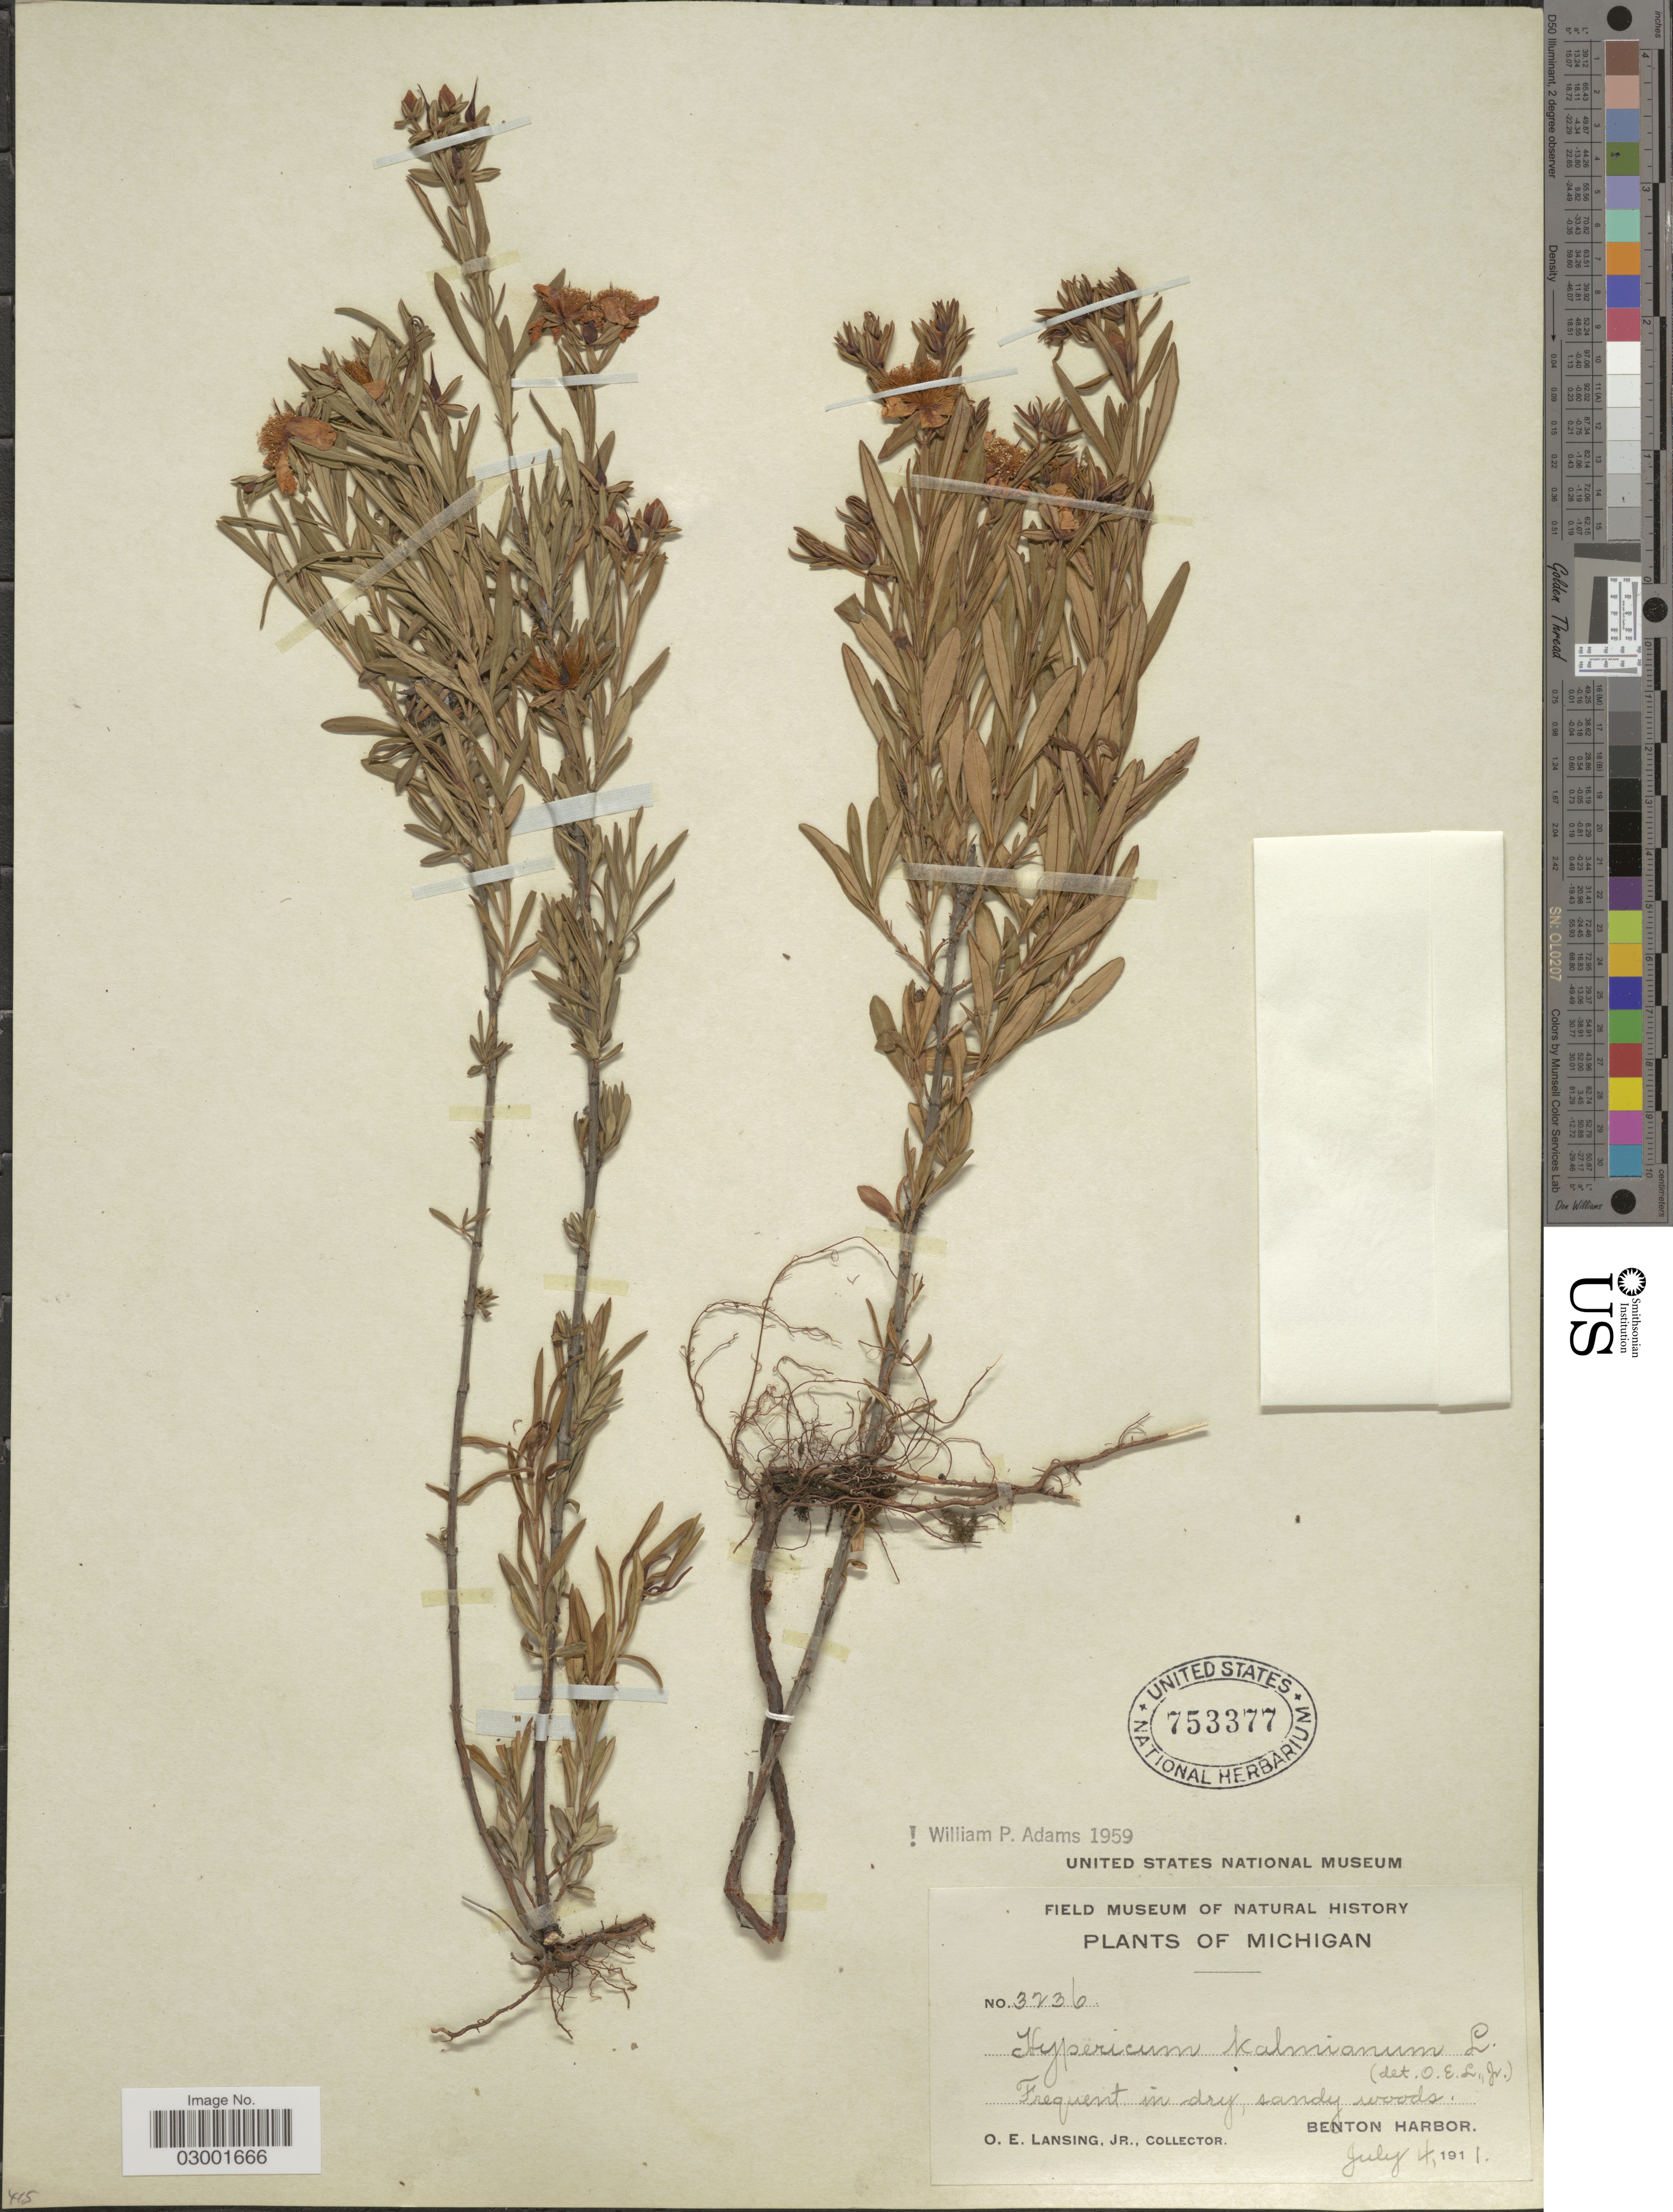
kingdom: Plantae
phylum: Tracheophyta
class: Magnoliopsida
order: Malpighiales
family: Hypericaceae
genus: Hypericum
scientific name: Hypericum kalmianum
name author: L.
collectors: O. Lansing Jr.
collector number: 3236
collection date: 1911-07-04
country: United States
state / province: Michigan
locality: Benton Harbor.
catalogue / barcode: US 753377